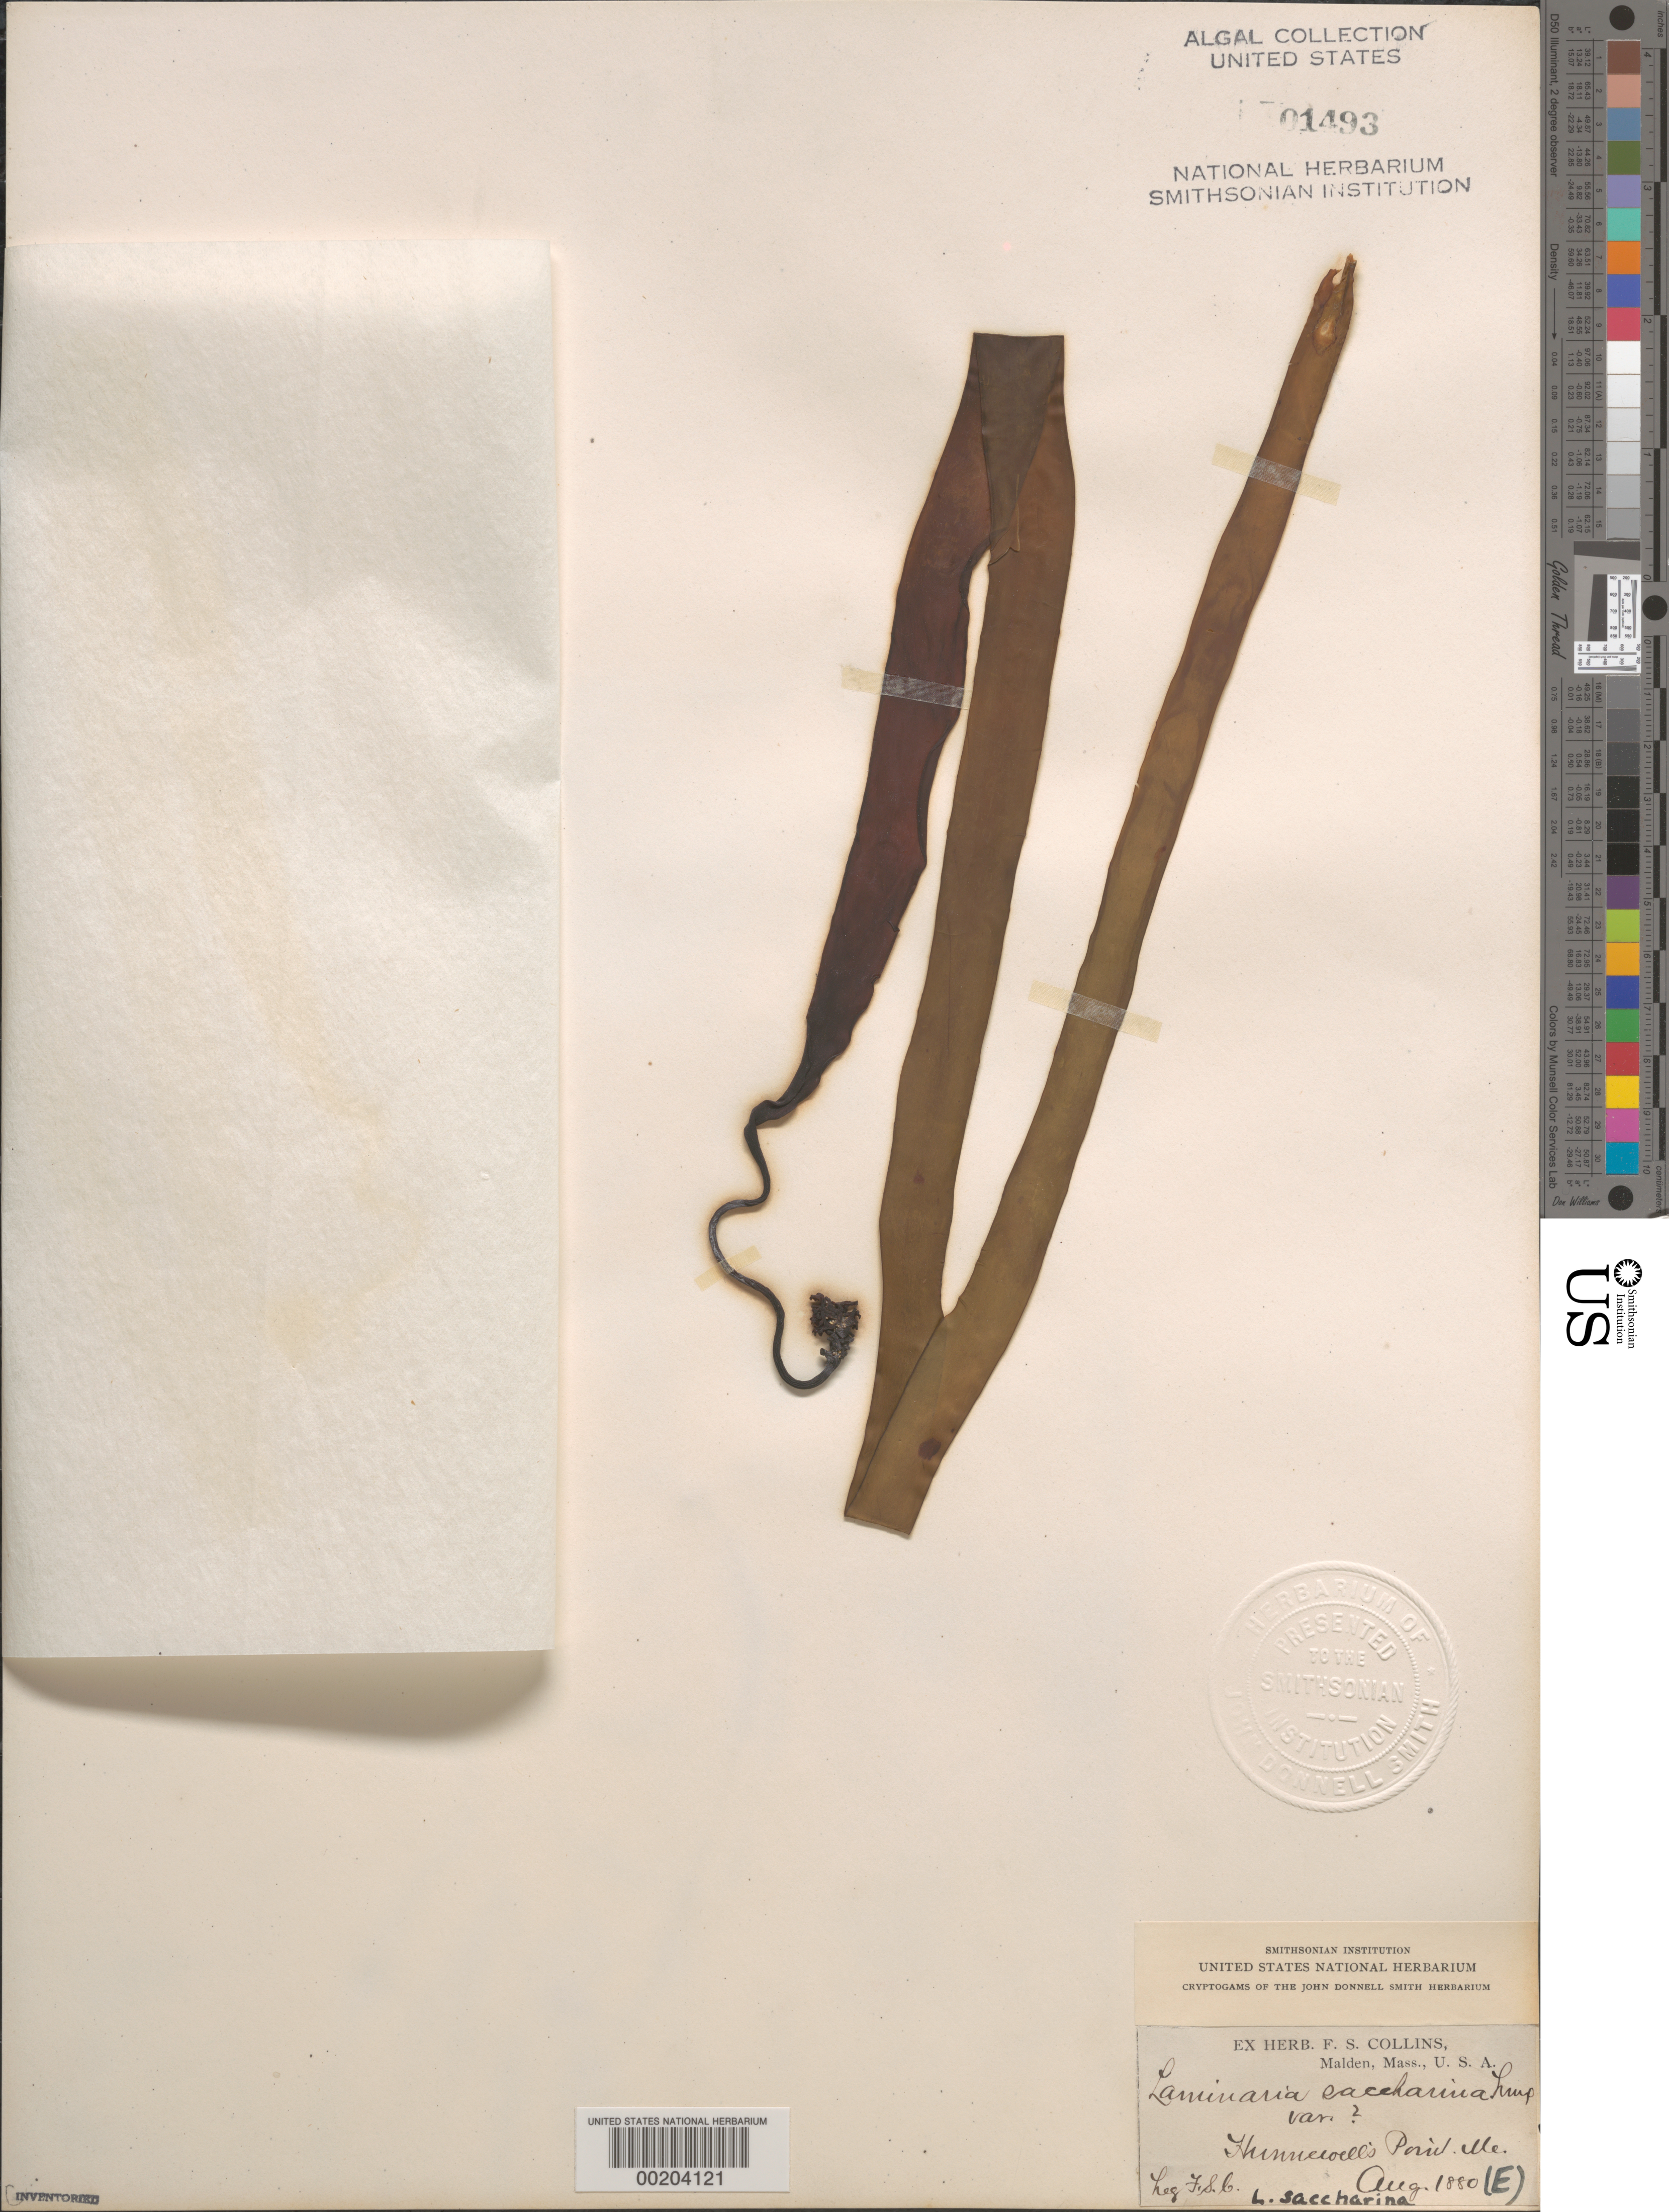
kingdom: Chromista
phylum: Ochrophyta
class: Phaeophyceae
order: Laminariales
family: Laminariaceae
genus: Saccharina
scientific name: Saccharina latissima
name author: C.E. Lane et al.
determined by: Algae name updating Project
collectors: F. Collins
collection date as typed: Aug 1880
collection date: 1880-08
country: United States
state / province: Maine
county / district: Sagadahoc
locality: Hunnewell's Point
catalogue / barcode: US 1493